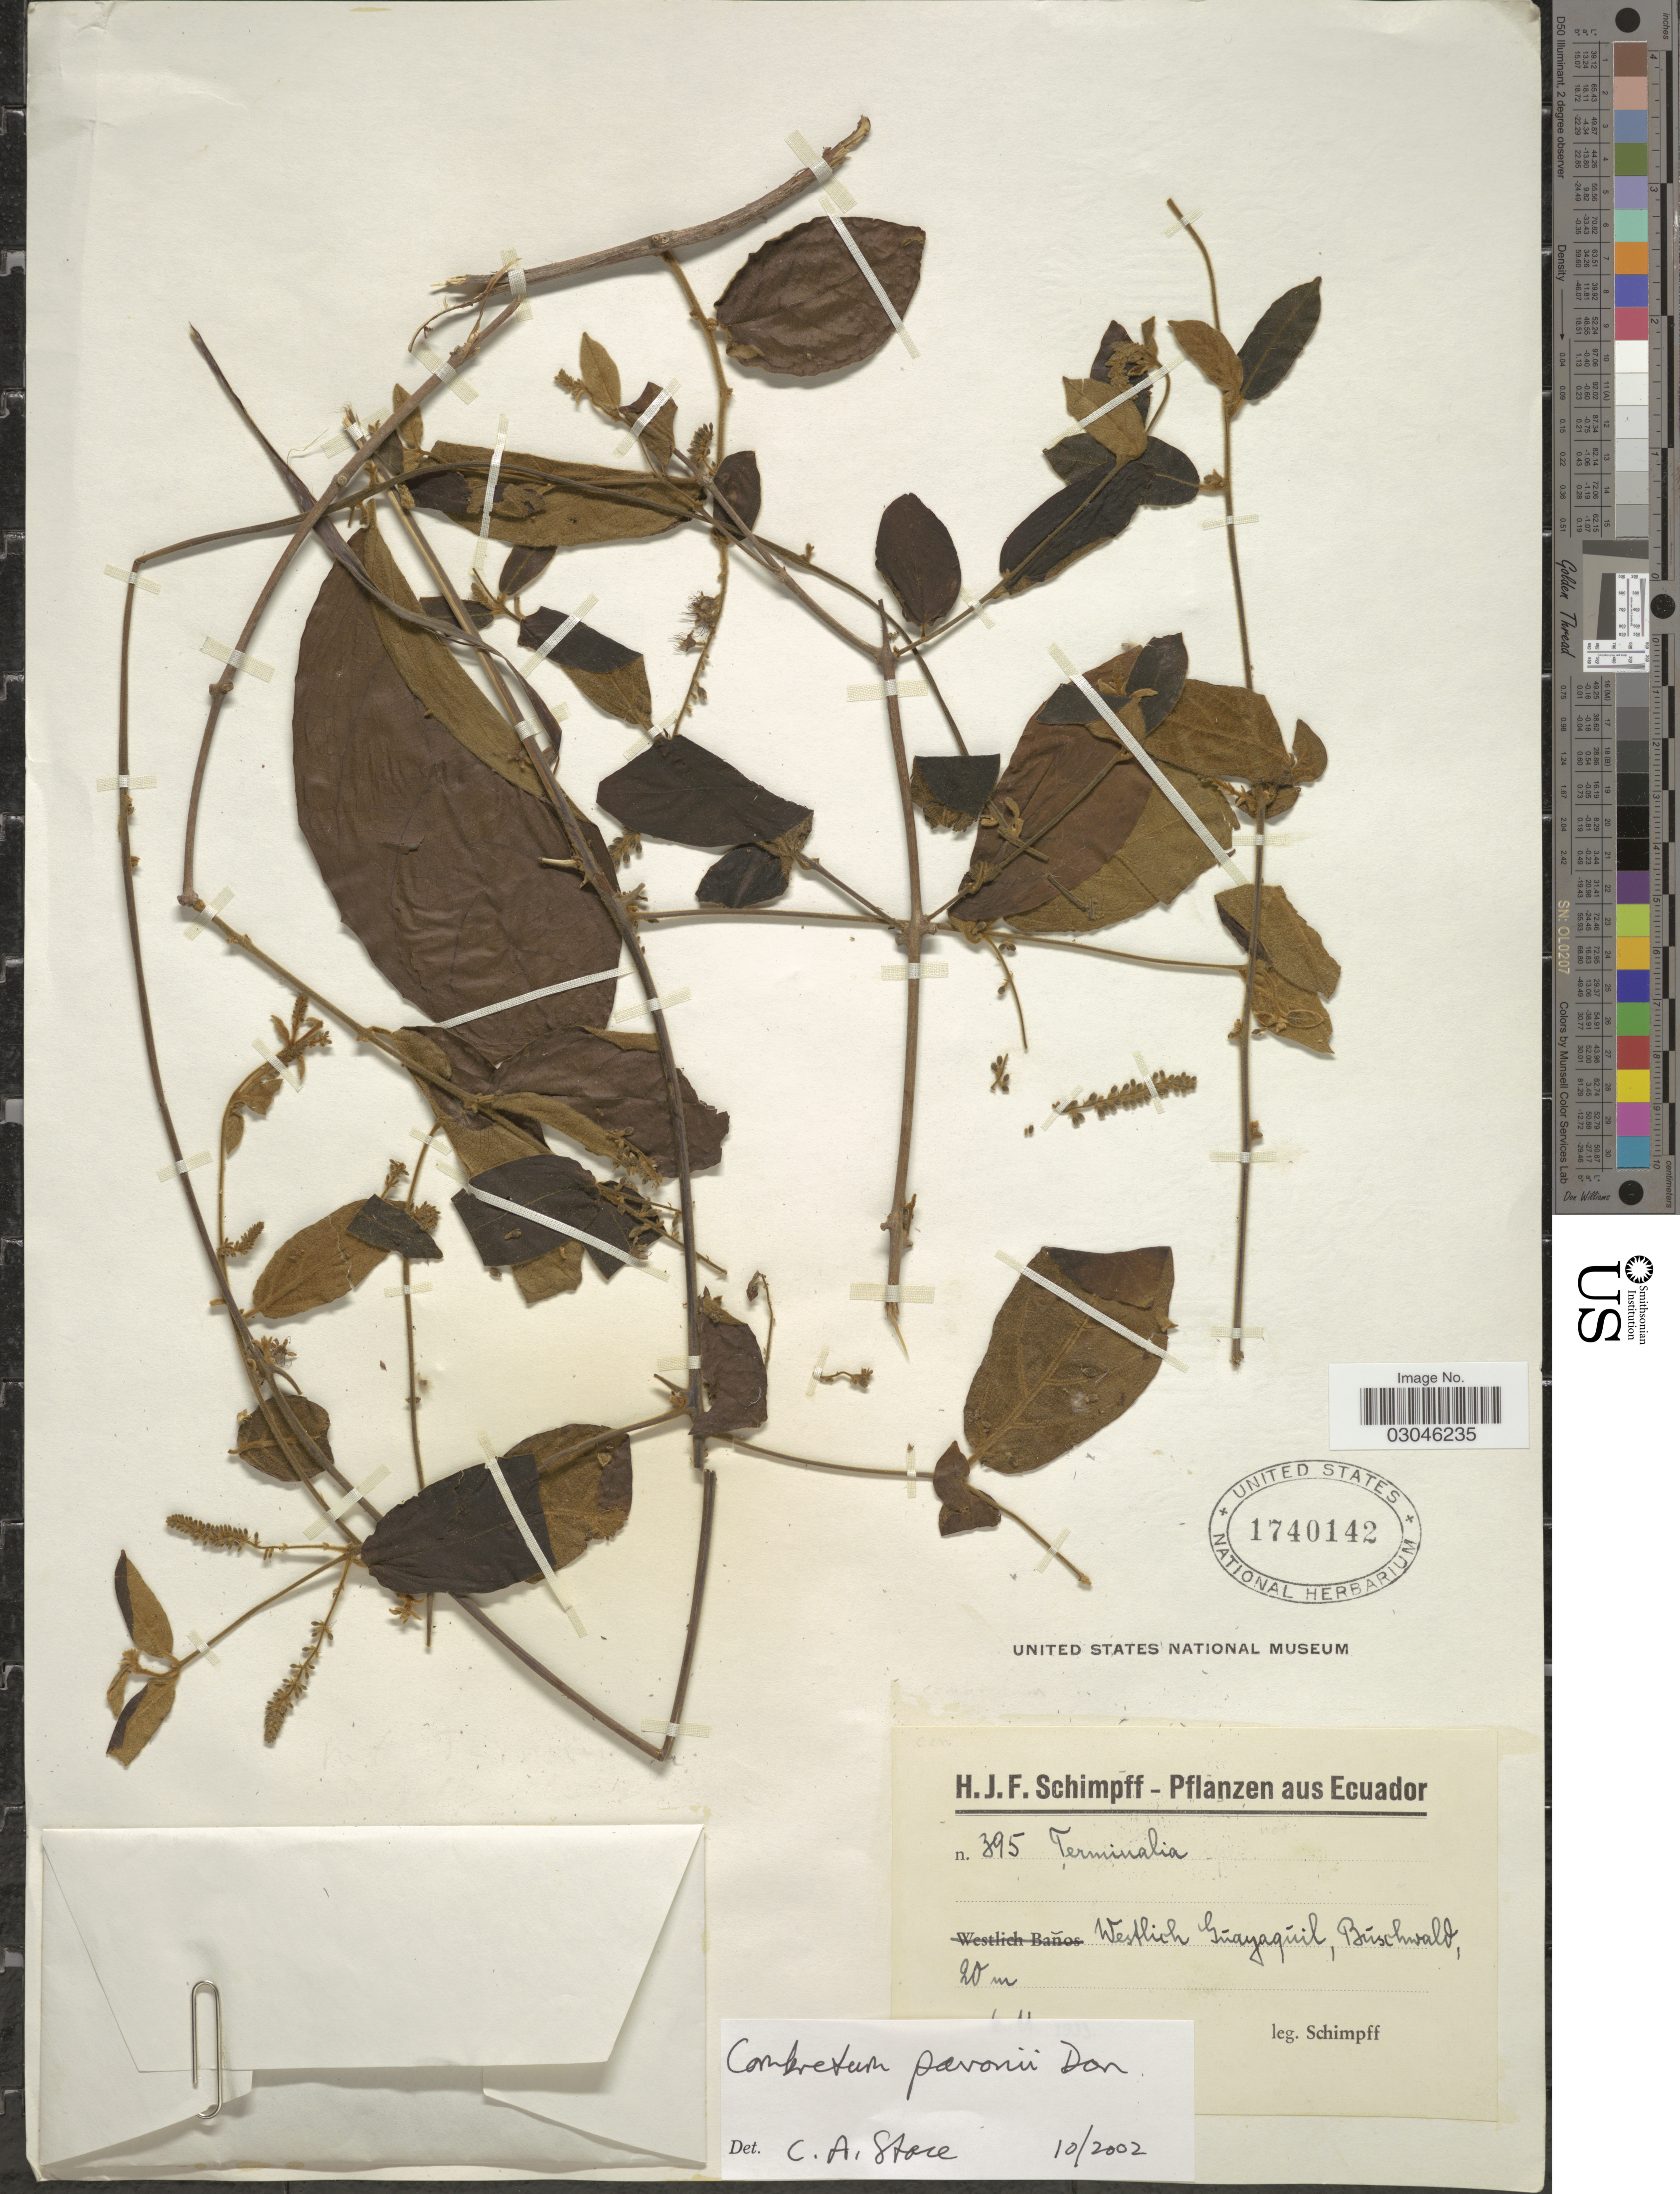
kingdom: Plantae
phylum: Tracheophyta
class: Magnoliopsida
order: Myrtales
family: Combretaceae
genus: Combretum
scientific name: Combretum pavonii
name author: G. Don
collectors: H. Schimpff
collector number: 395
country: Ecuador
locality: Westlich Gúayaqúil.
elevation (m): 20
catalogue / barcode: US 1740142